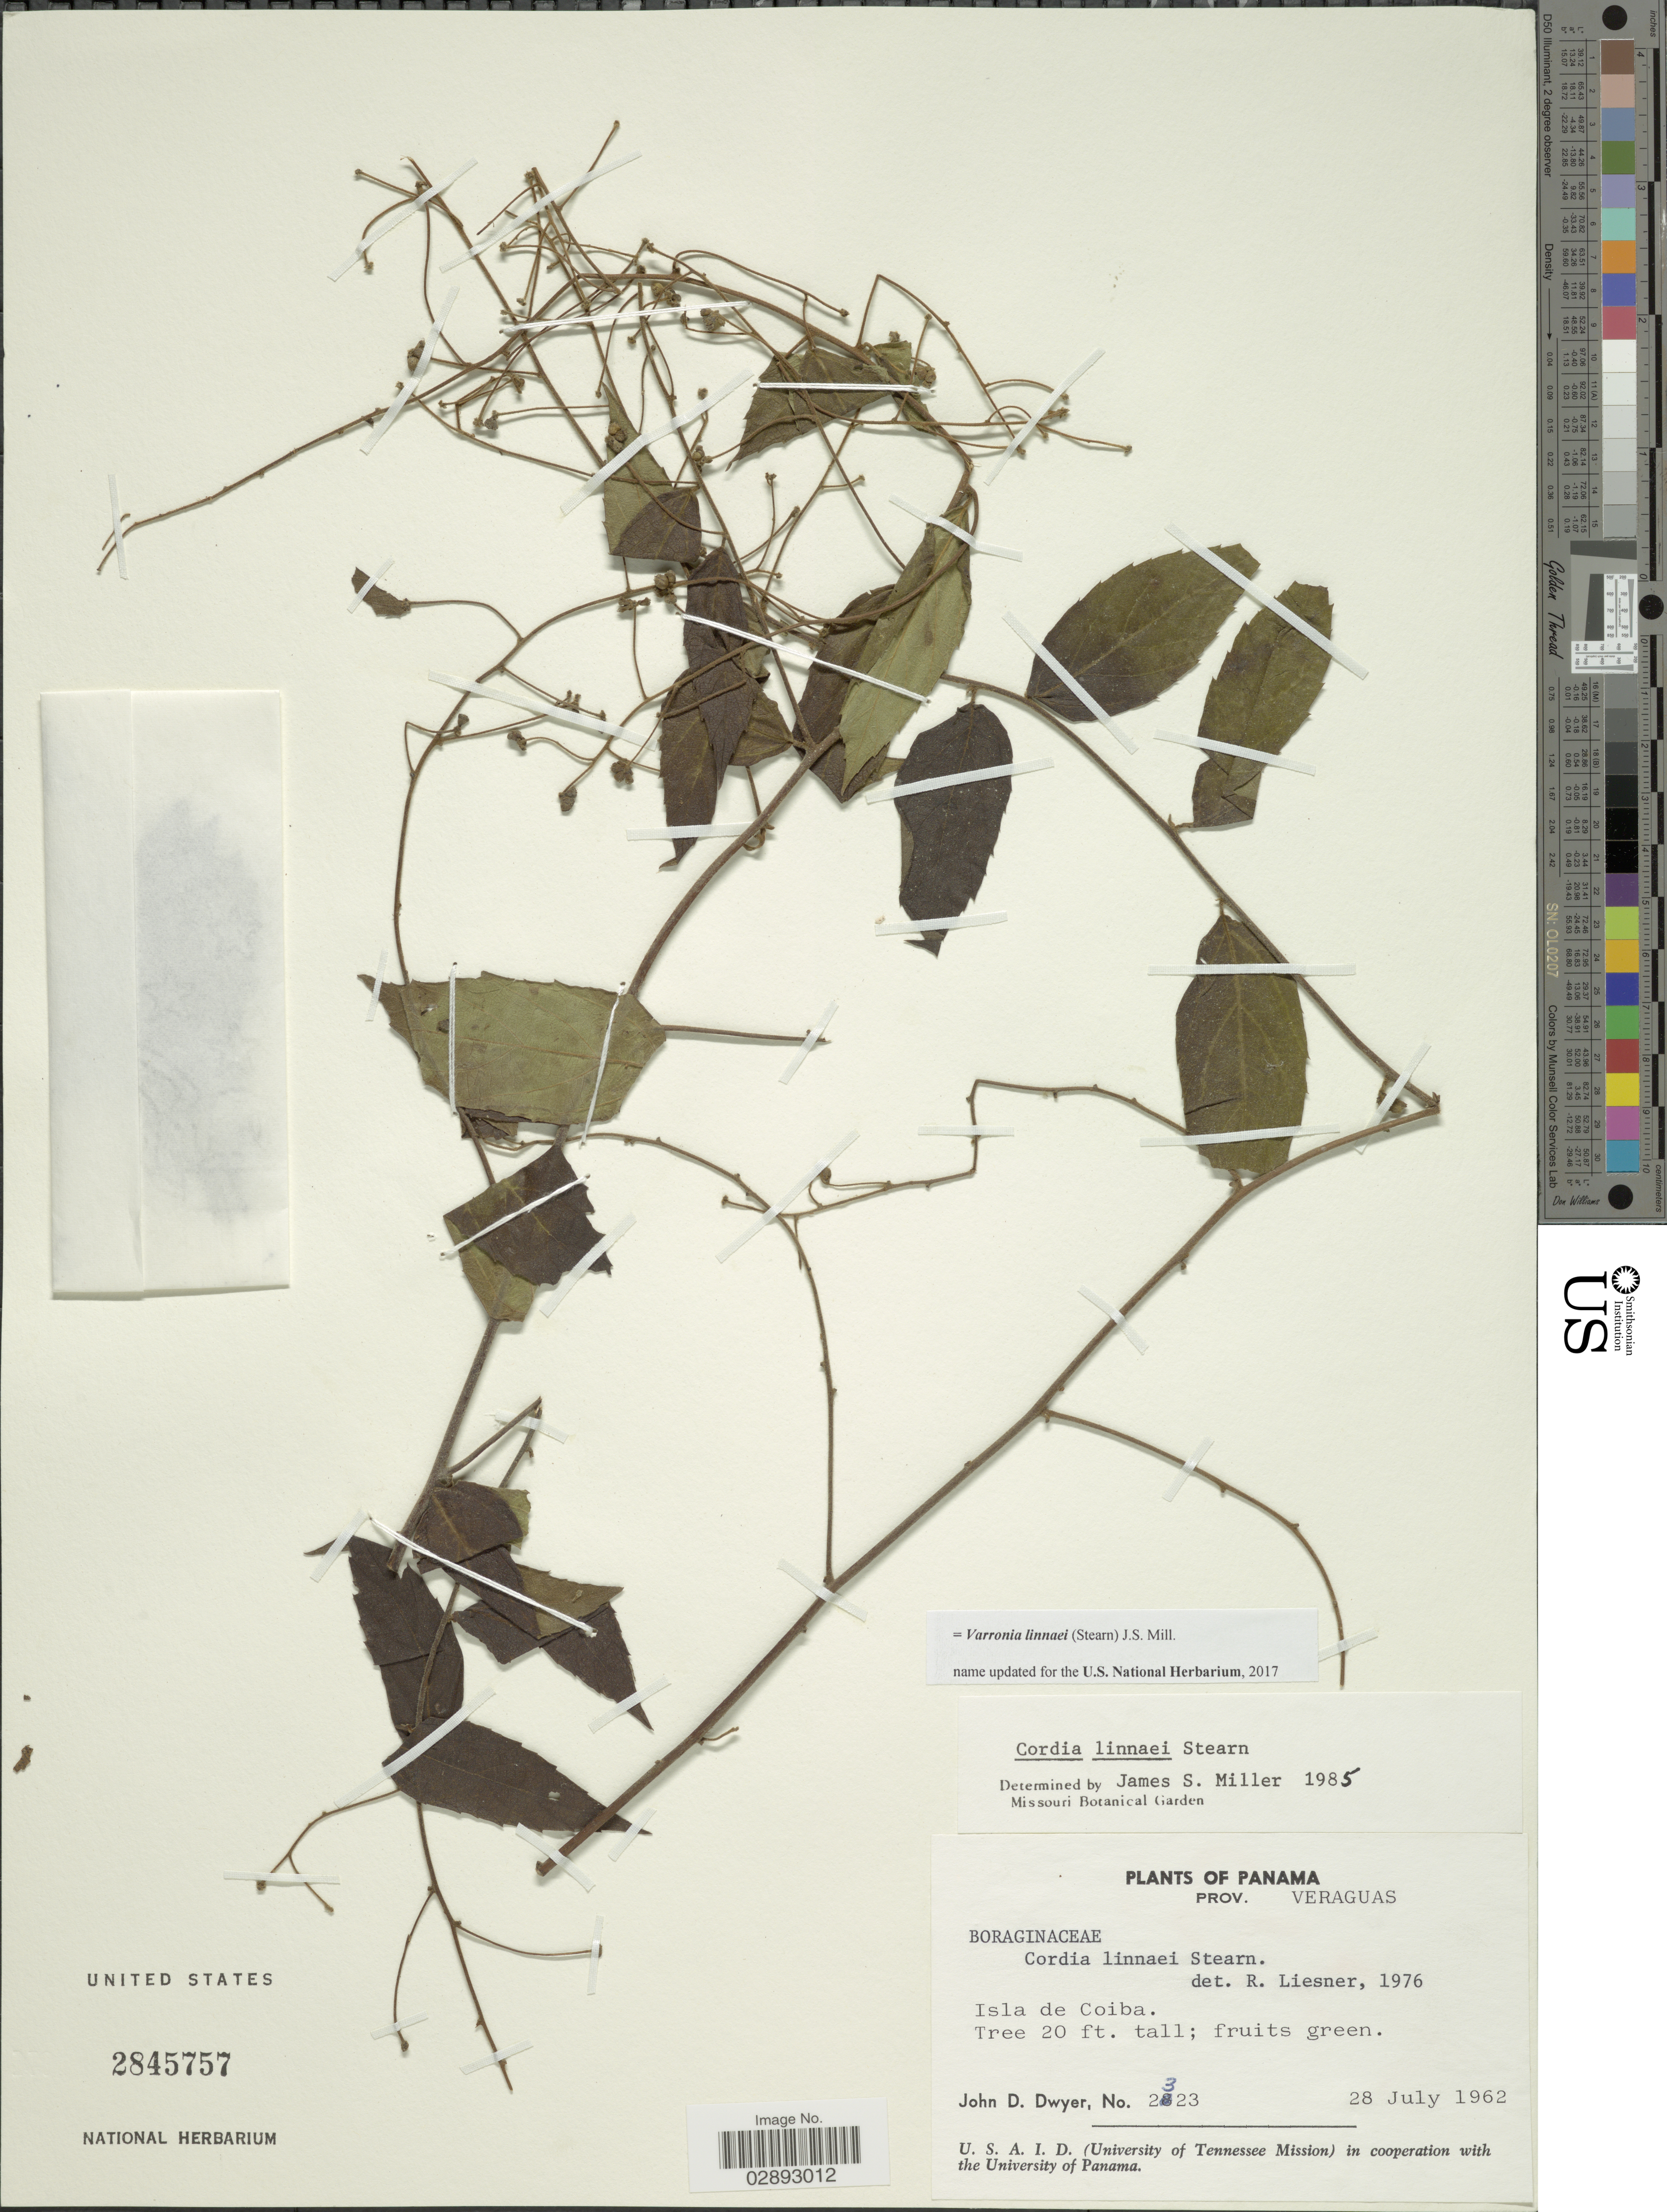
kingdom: Plantae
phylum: Tracheophyta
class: Magnoliopsida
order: Boraginales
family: Cordiaceae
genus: Varronia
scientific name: Varronia linnaei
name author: (Stearn) J.S. Mill.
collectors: J. D. Dwyer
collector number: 2323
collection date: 1962-07-28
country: Panama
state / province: Veraguas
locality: Prov. Veraguas. Isla de Coiba.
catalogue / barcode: US 2845757